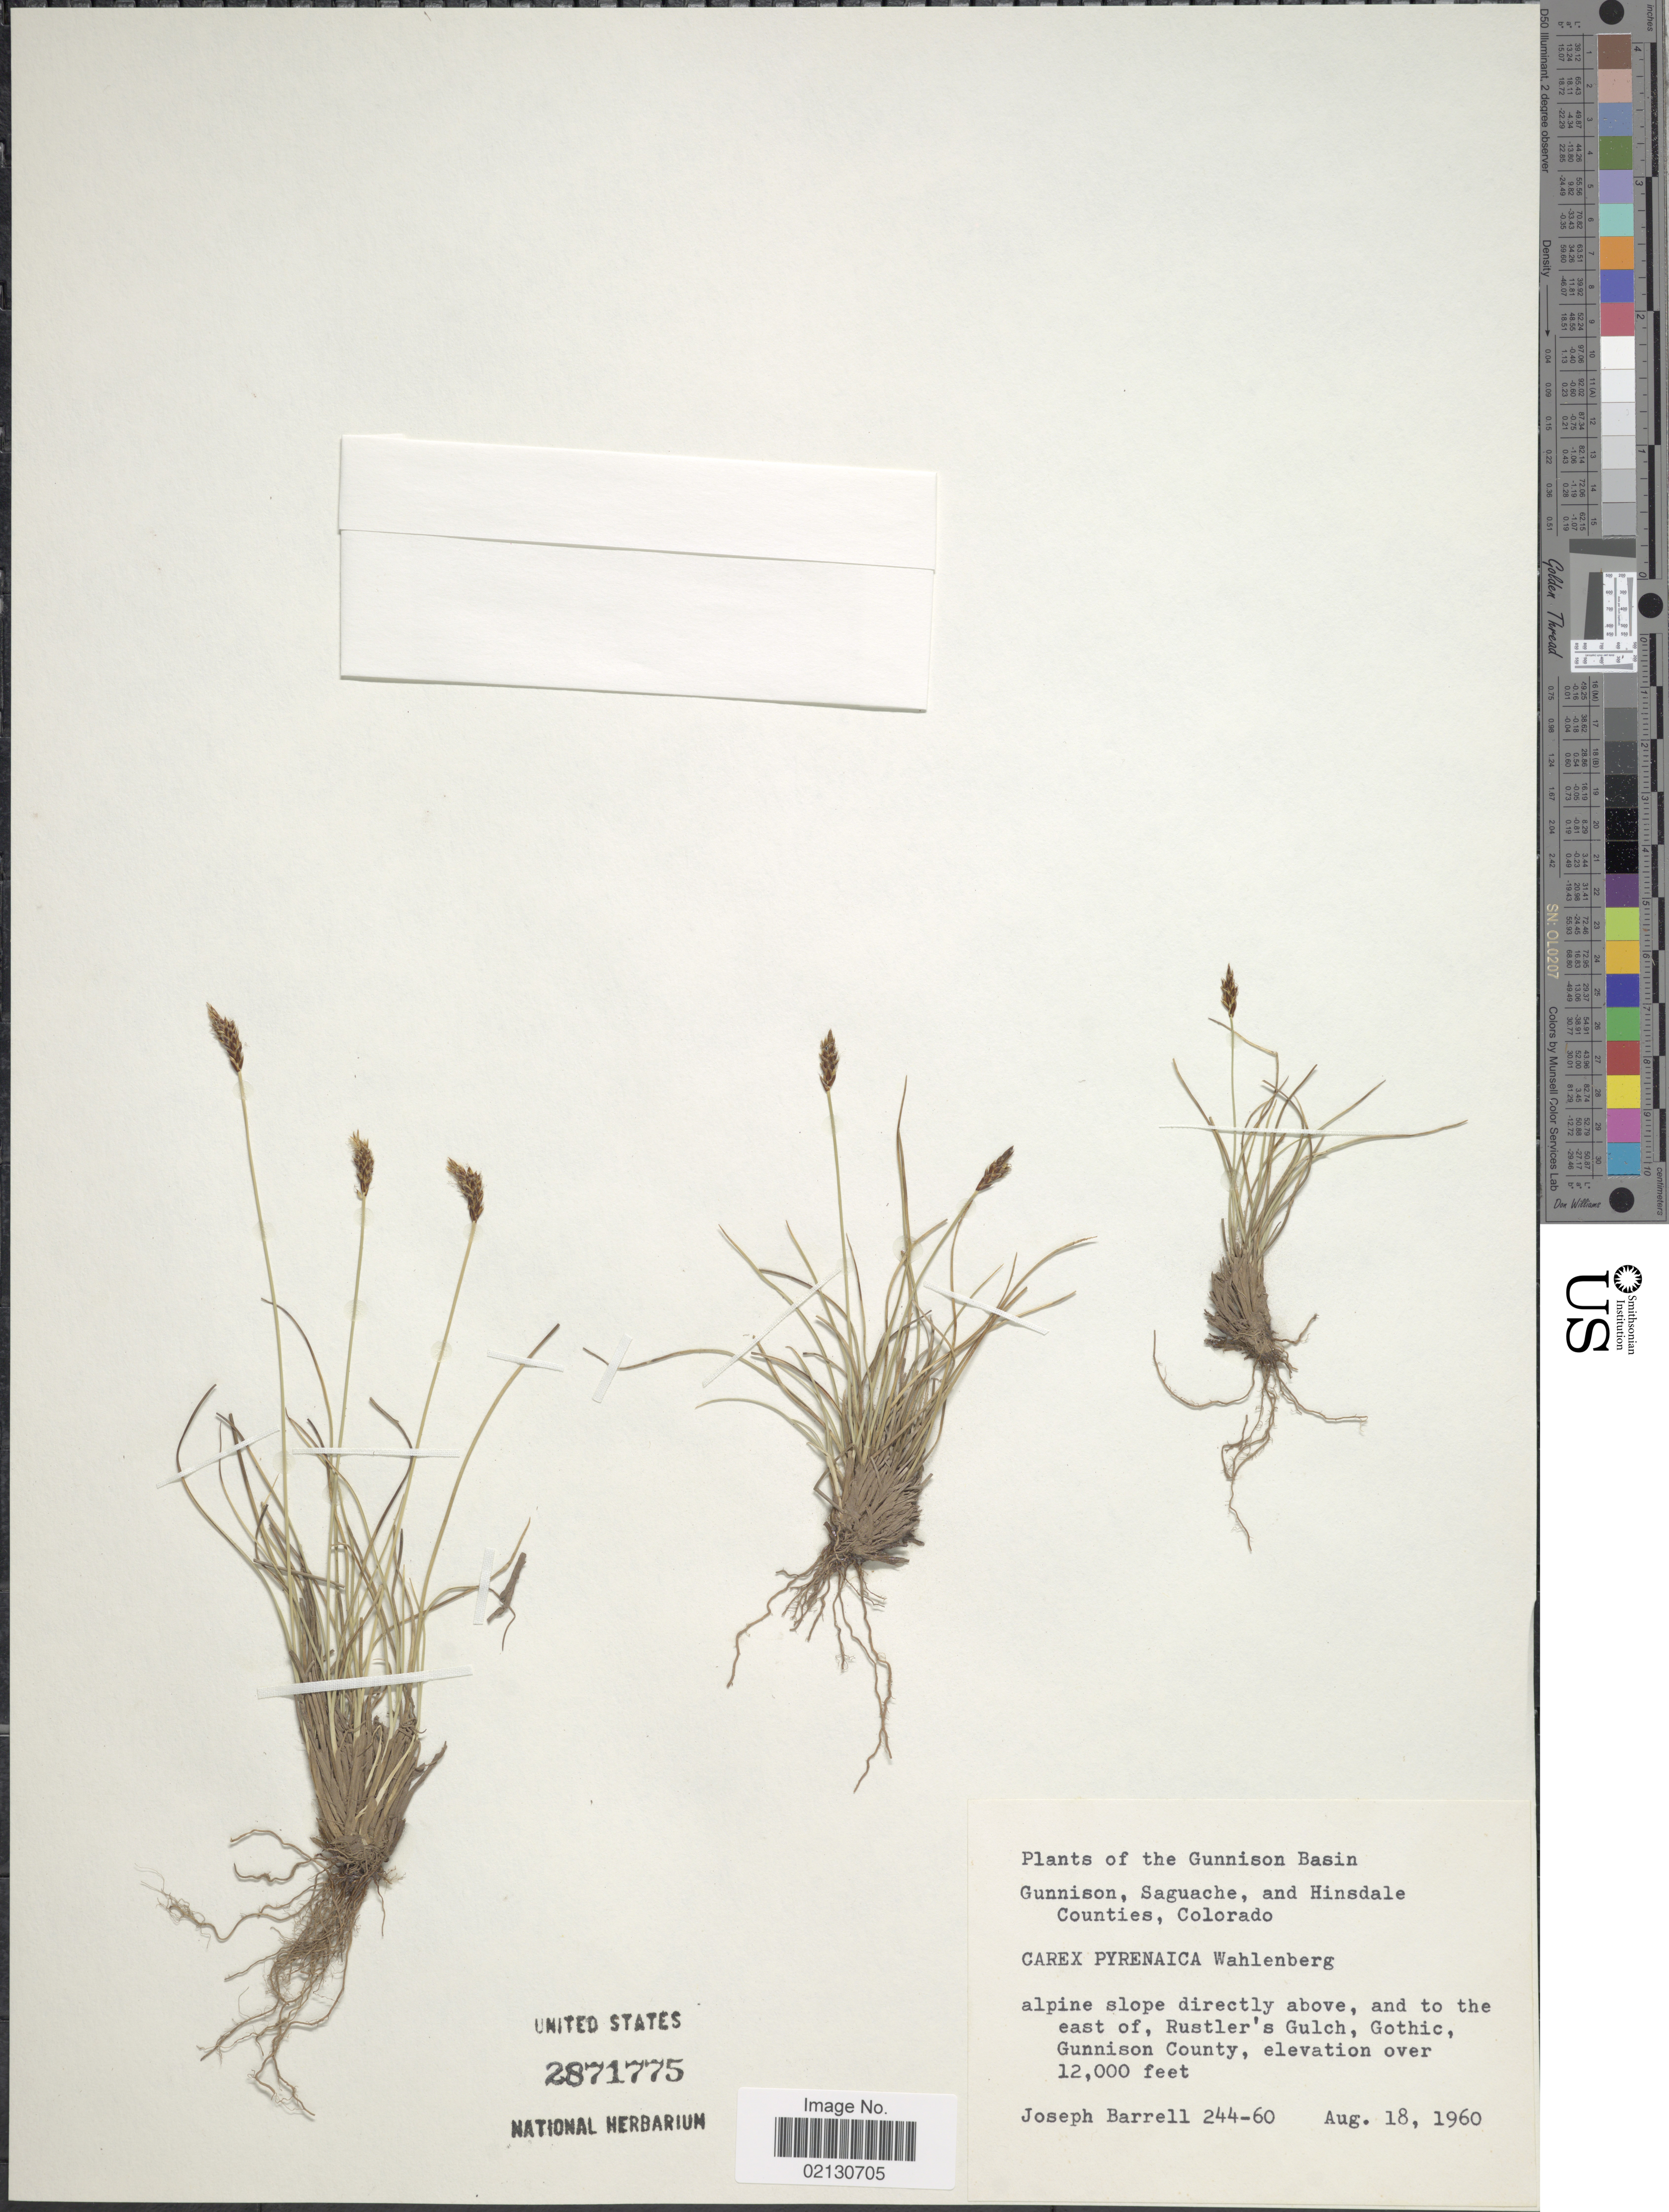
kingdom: Plantae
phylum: Tracheophyta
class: Liliopsida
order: Poales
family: Cyperaceae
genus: Carex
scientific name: Carex micropoda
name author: C.A. Mey.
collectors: J. Barrell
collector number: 244-60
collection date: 1960-08-18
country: United States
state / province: Colorado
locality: Gunnison Basin. directly above, and to the east of, Rustler's Gulch, Gothic, Gunnison County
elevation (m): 3658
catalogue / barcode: US 2871775